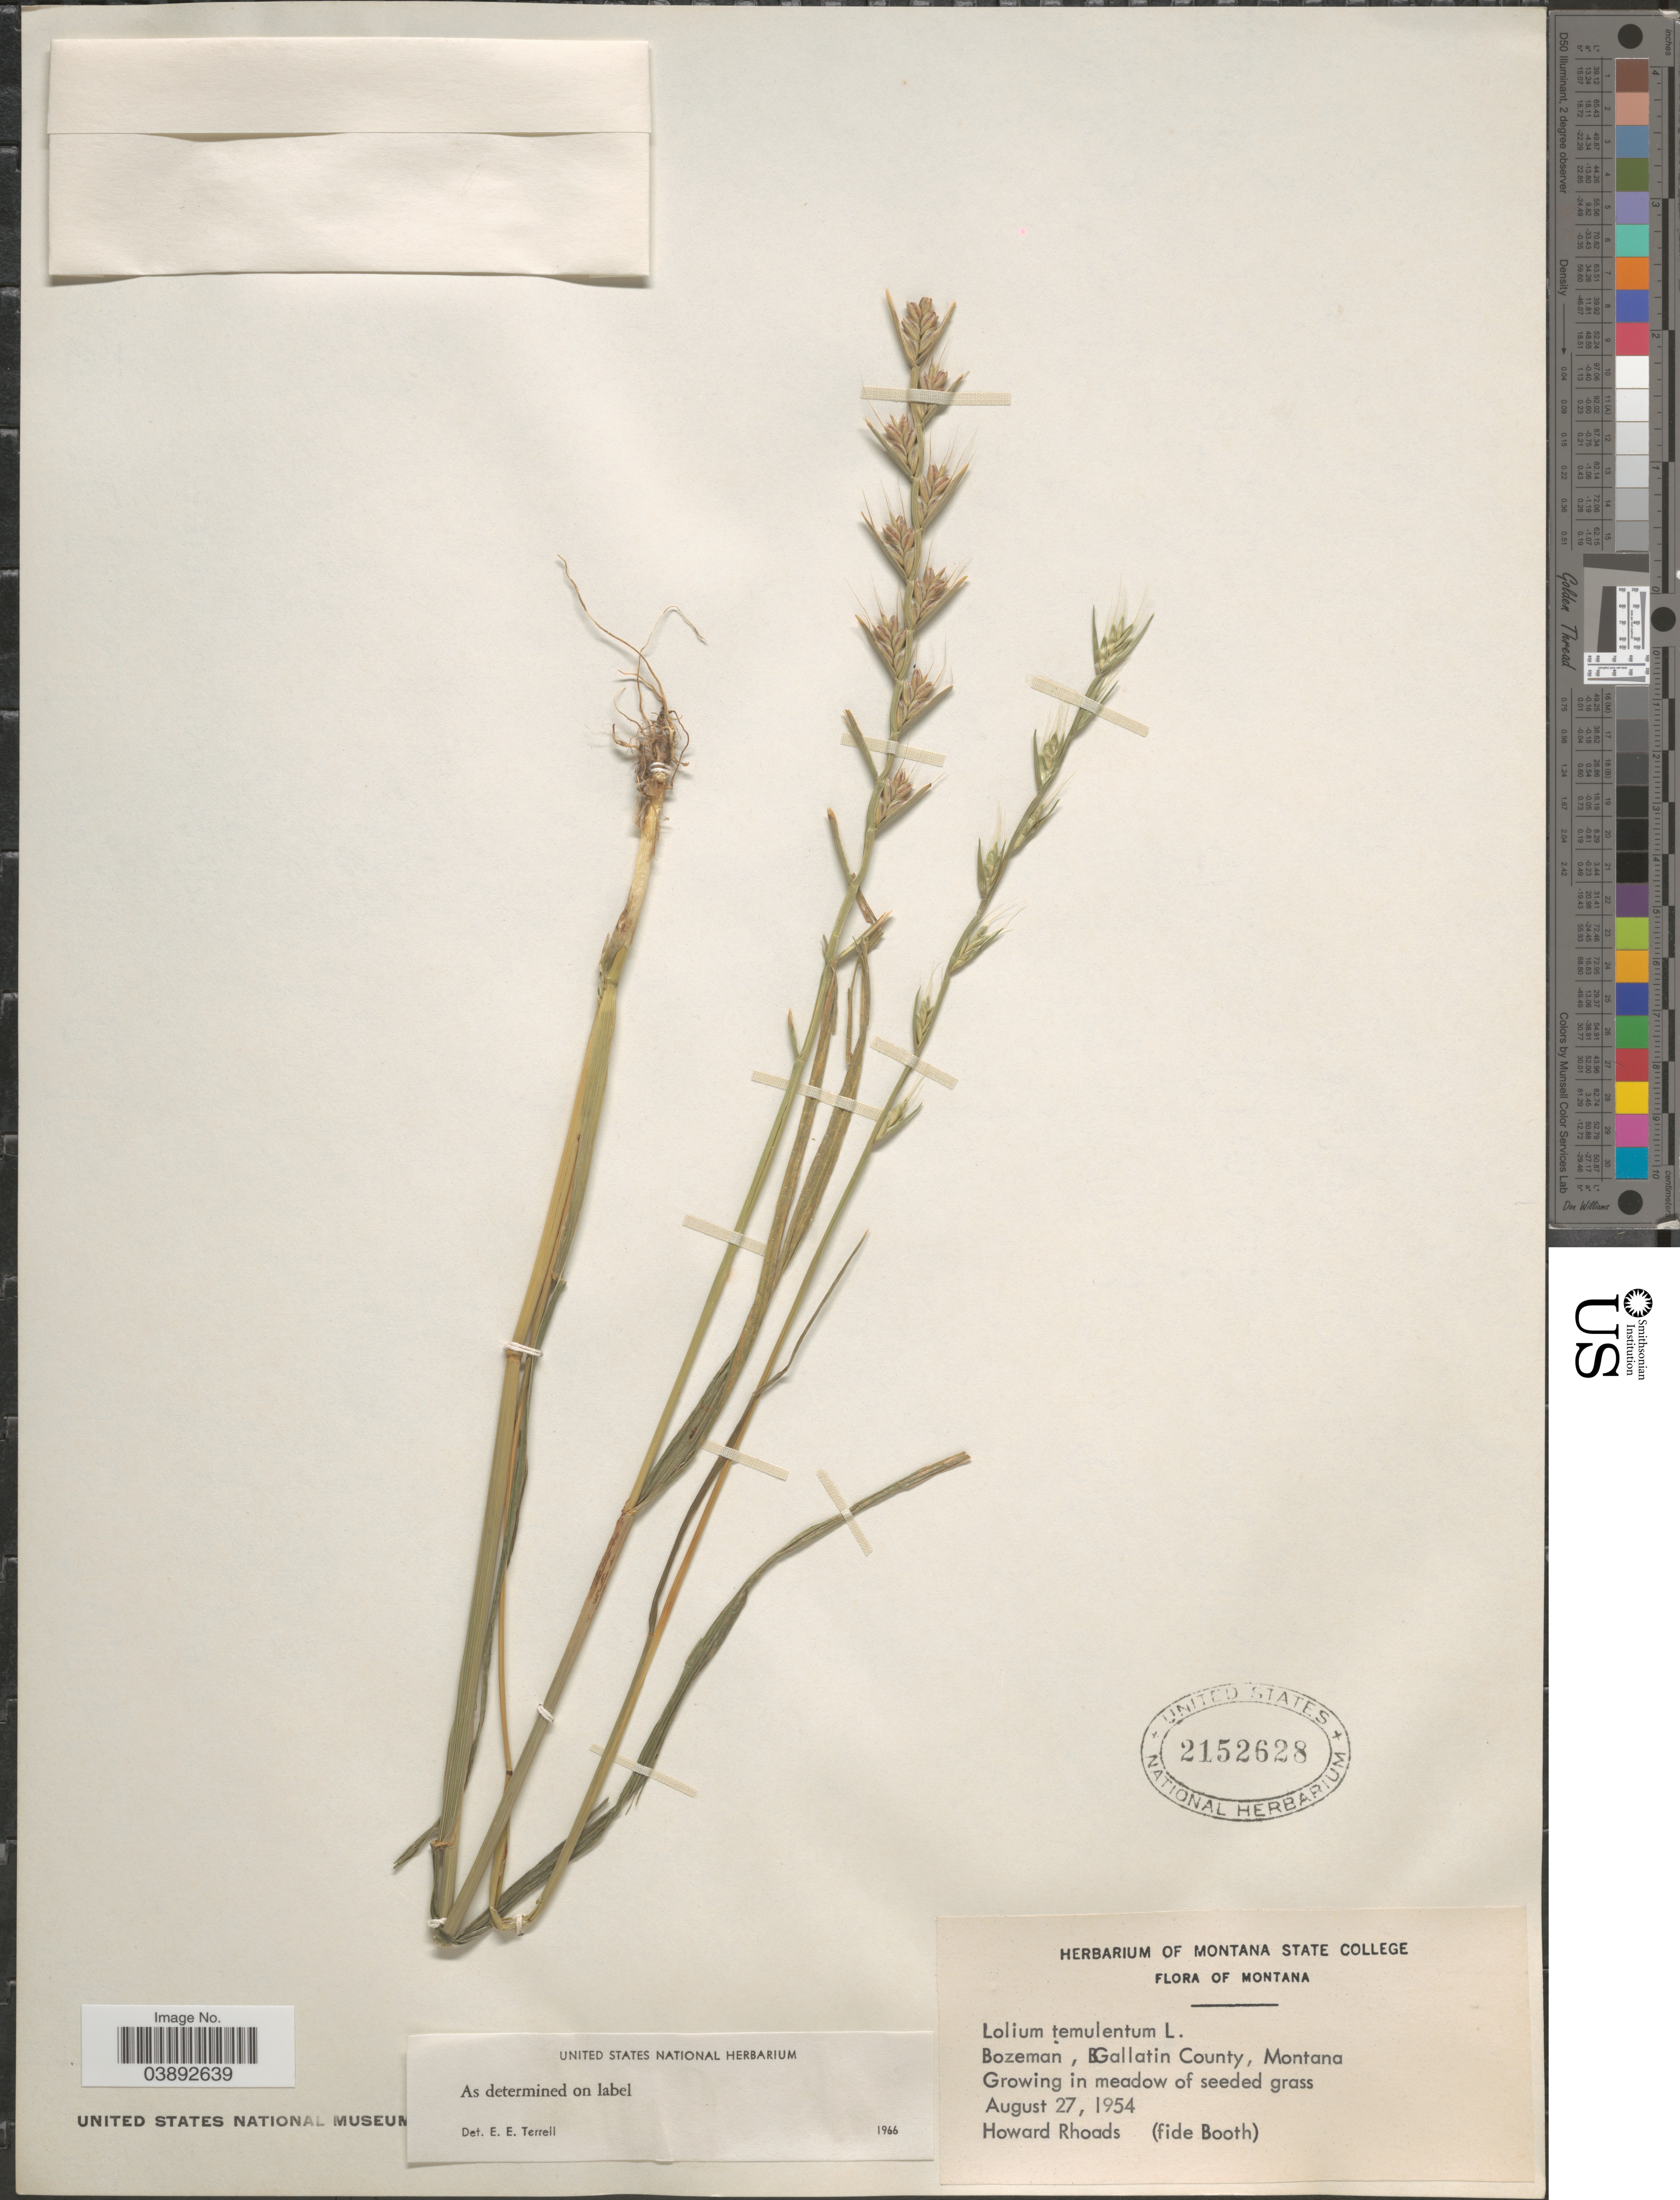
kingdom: Plantae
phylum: Tracheophyta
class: Liliopsida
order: Poales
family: Poaceae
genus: Lolium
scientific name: Lolium temulentum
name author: L.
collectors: H. Rhoads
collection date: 1954-08-27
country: United States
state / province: Montana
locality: Bozeman, Gallatin County.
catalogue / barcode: US 2152628